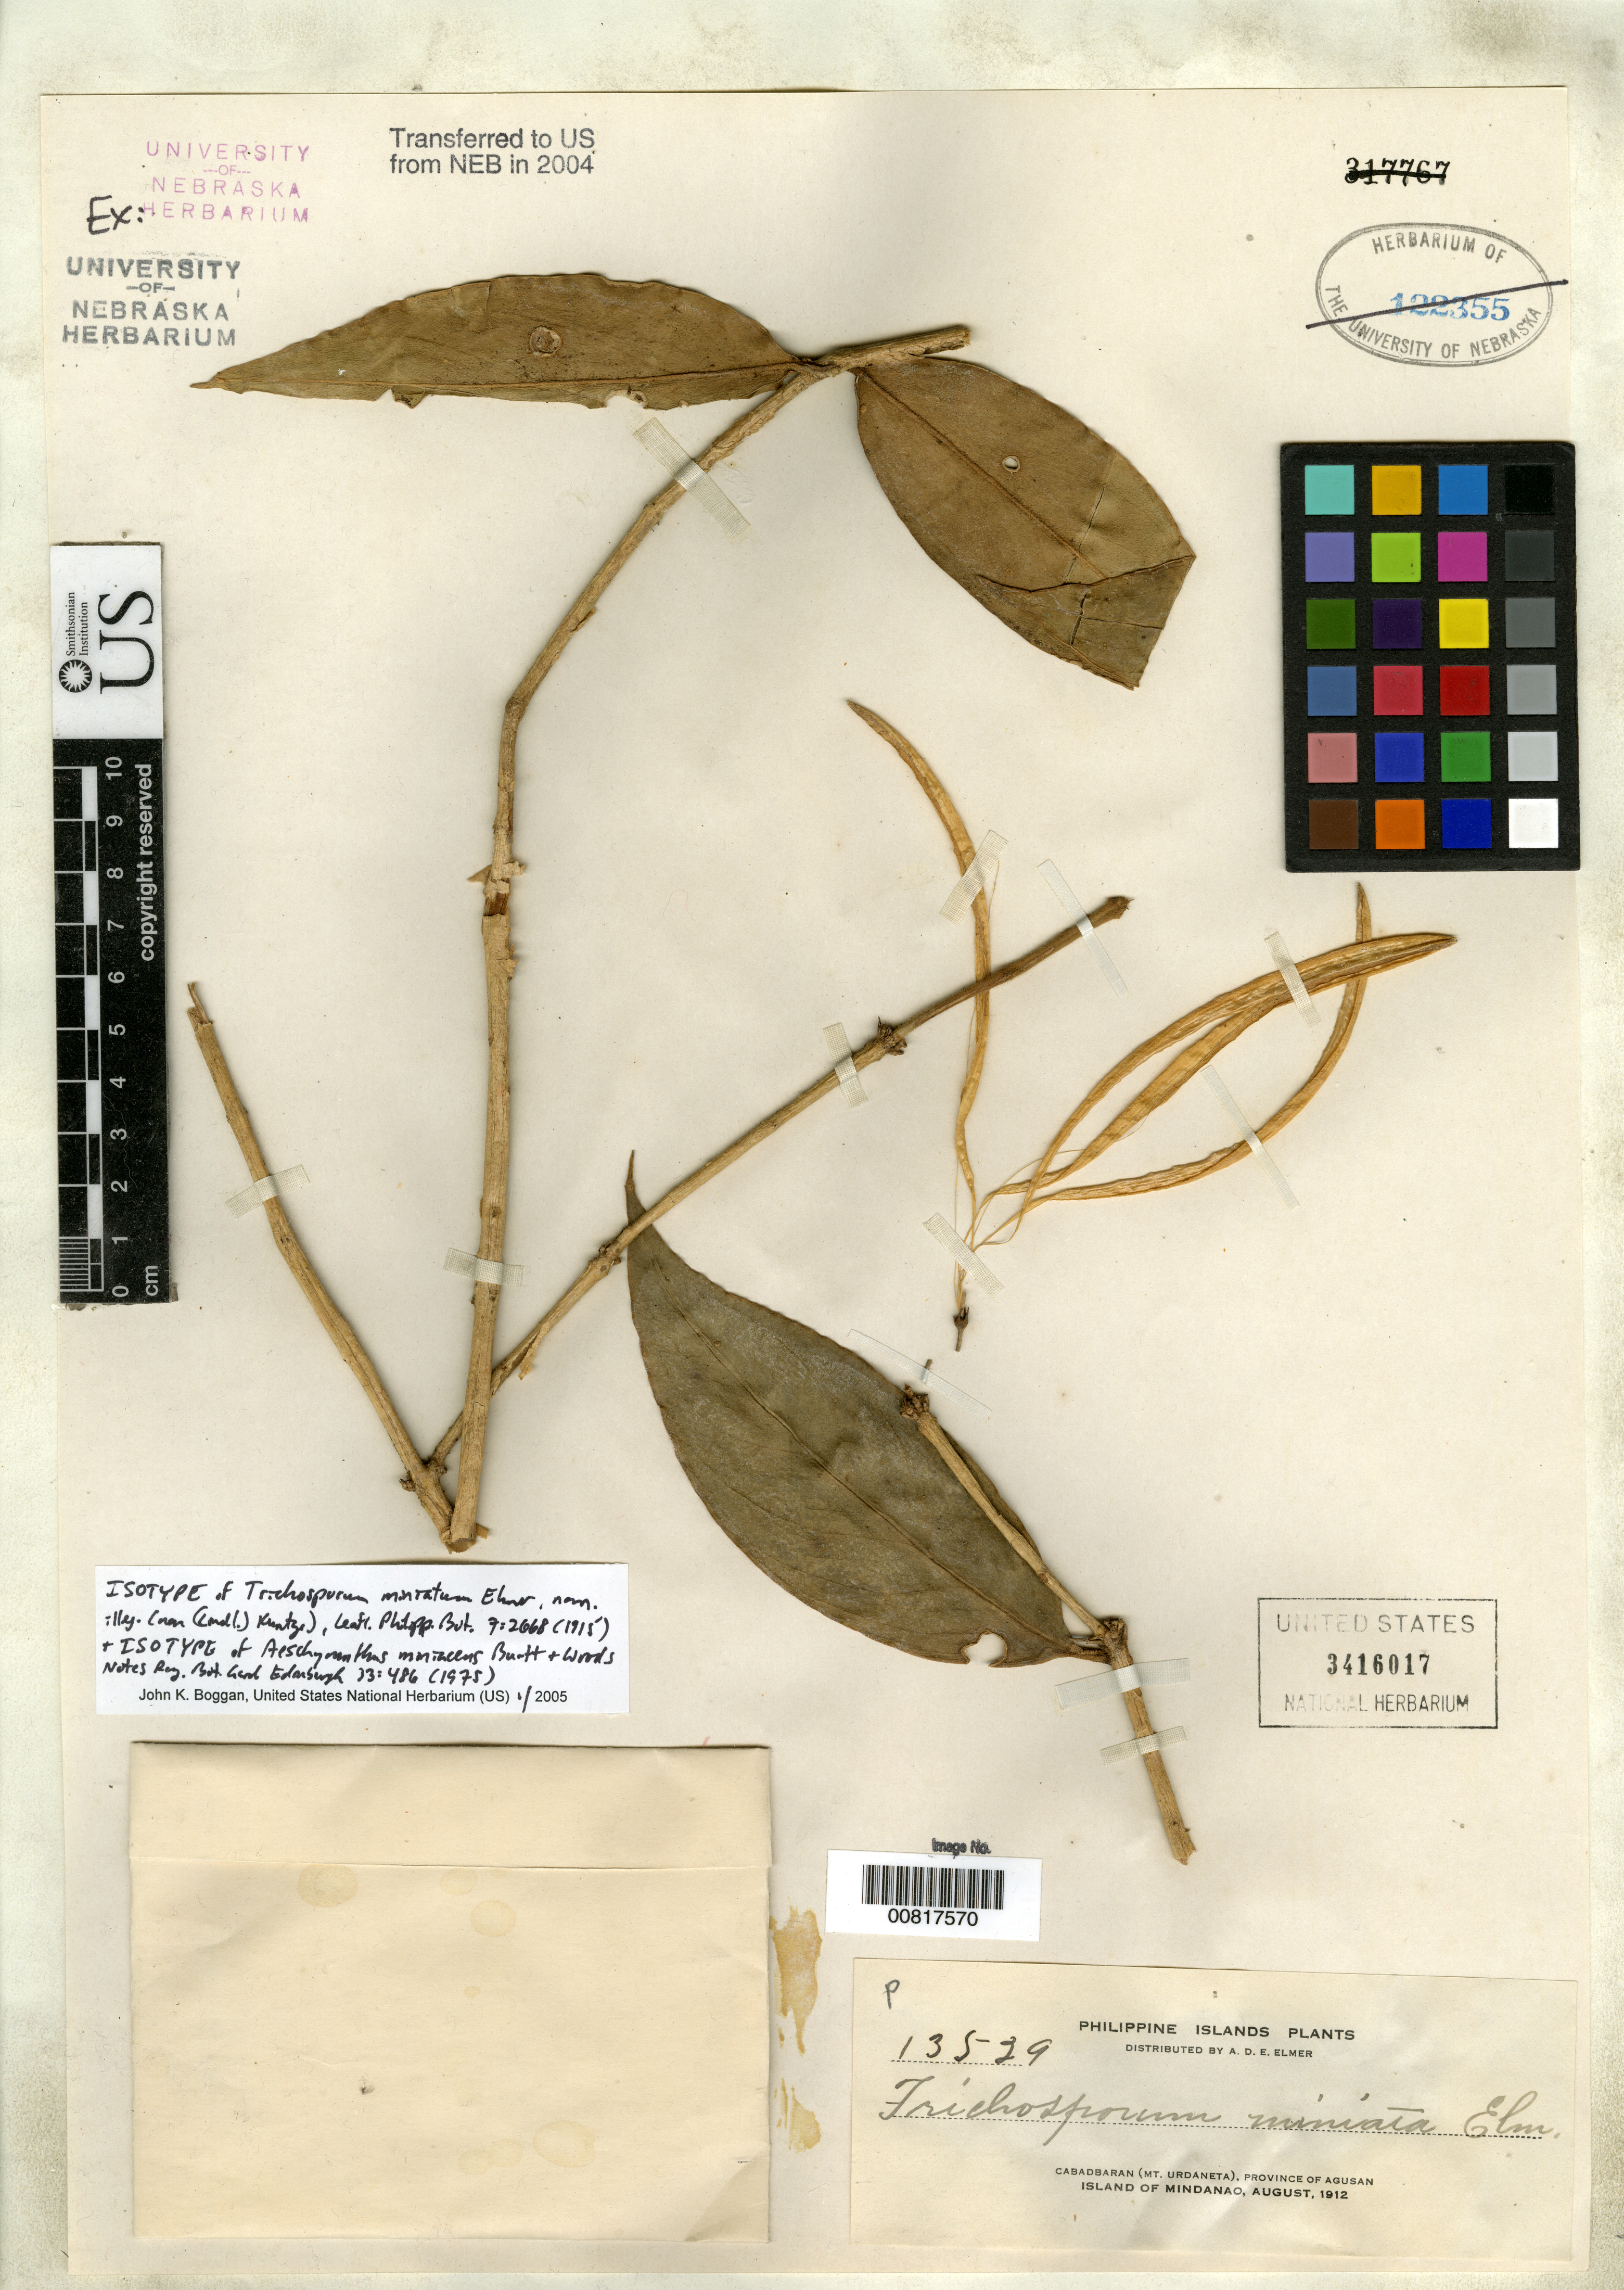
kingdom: Plantae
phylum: Tracheophyta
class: Magnoliopsida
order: Lamiales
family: Gesneriaceae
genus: Trichosporum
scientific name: Trichosporum miniatum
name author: Elmer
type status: Isotype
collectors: A. D. E. Elmer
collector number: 13529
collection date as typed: Aug 1912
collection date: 1912-08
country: Philippines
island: Mindanao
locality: Cabadbaran (Mt. Urdaneta), Province of Agusan.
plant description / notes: Renamed as Aeschynanthus miniaceus B.L. Burtt & P.J.B. Wood.; Also an isotype of Aeschynanthus miniaceus Burtt & Woods.; Renamed for Trichosporum miniatum Elmer.; Also an isotype of Trichosporum miniatum Elmer.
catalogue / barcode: US 3416017